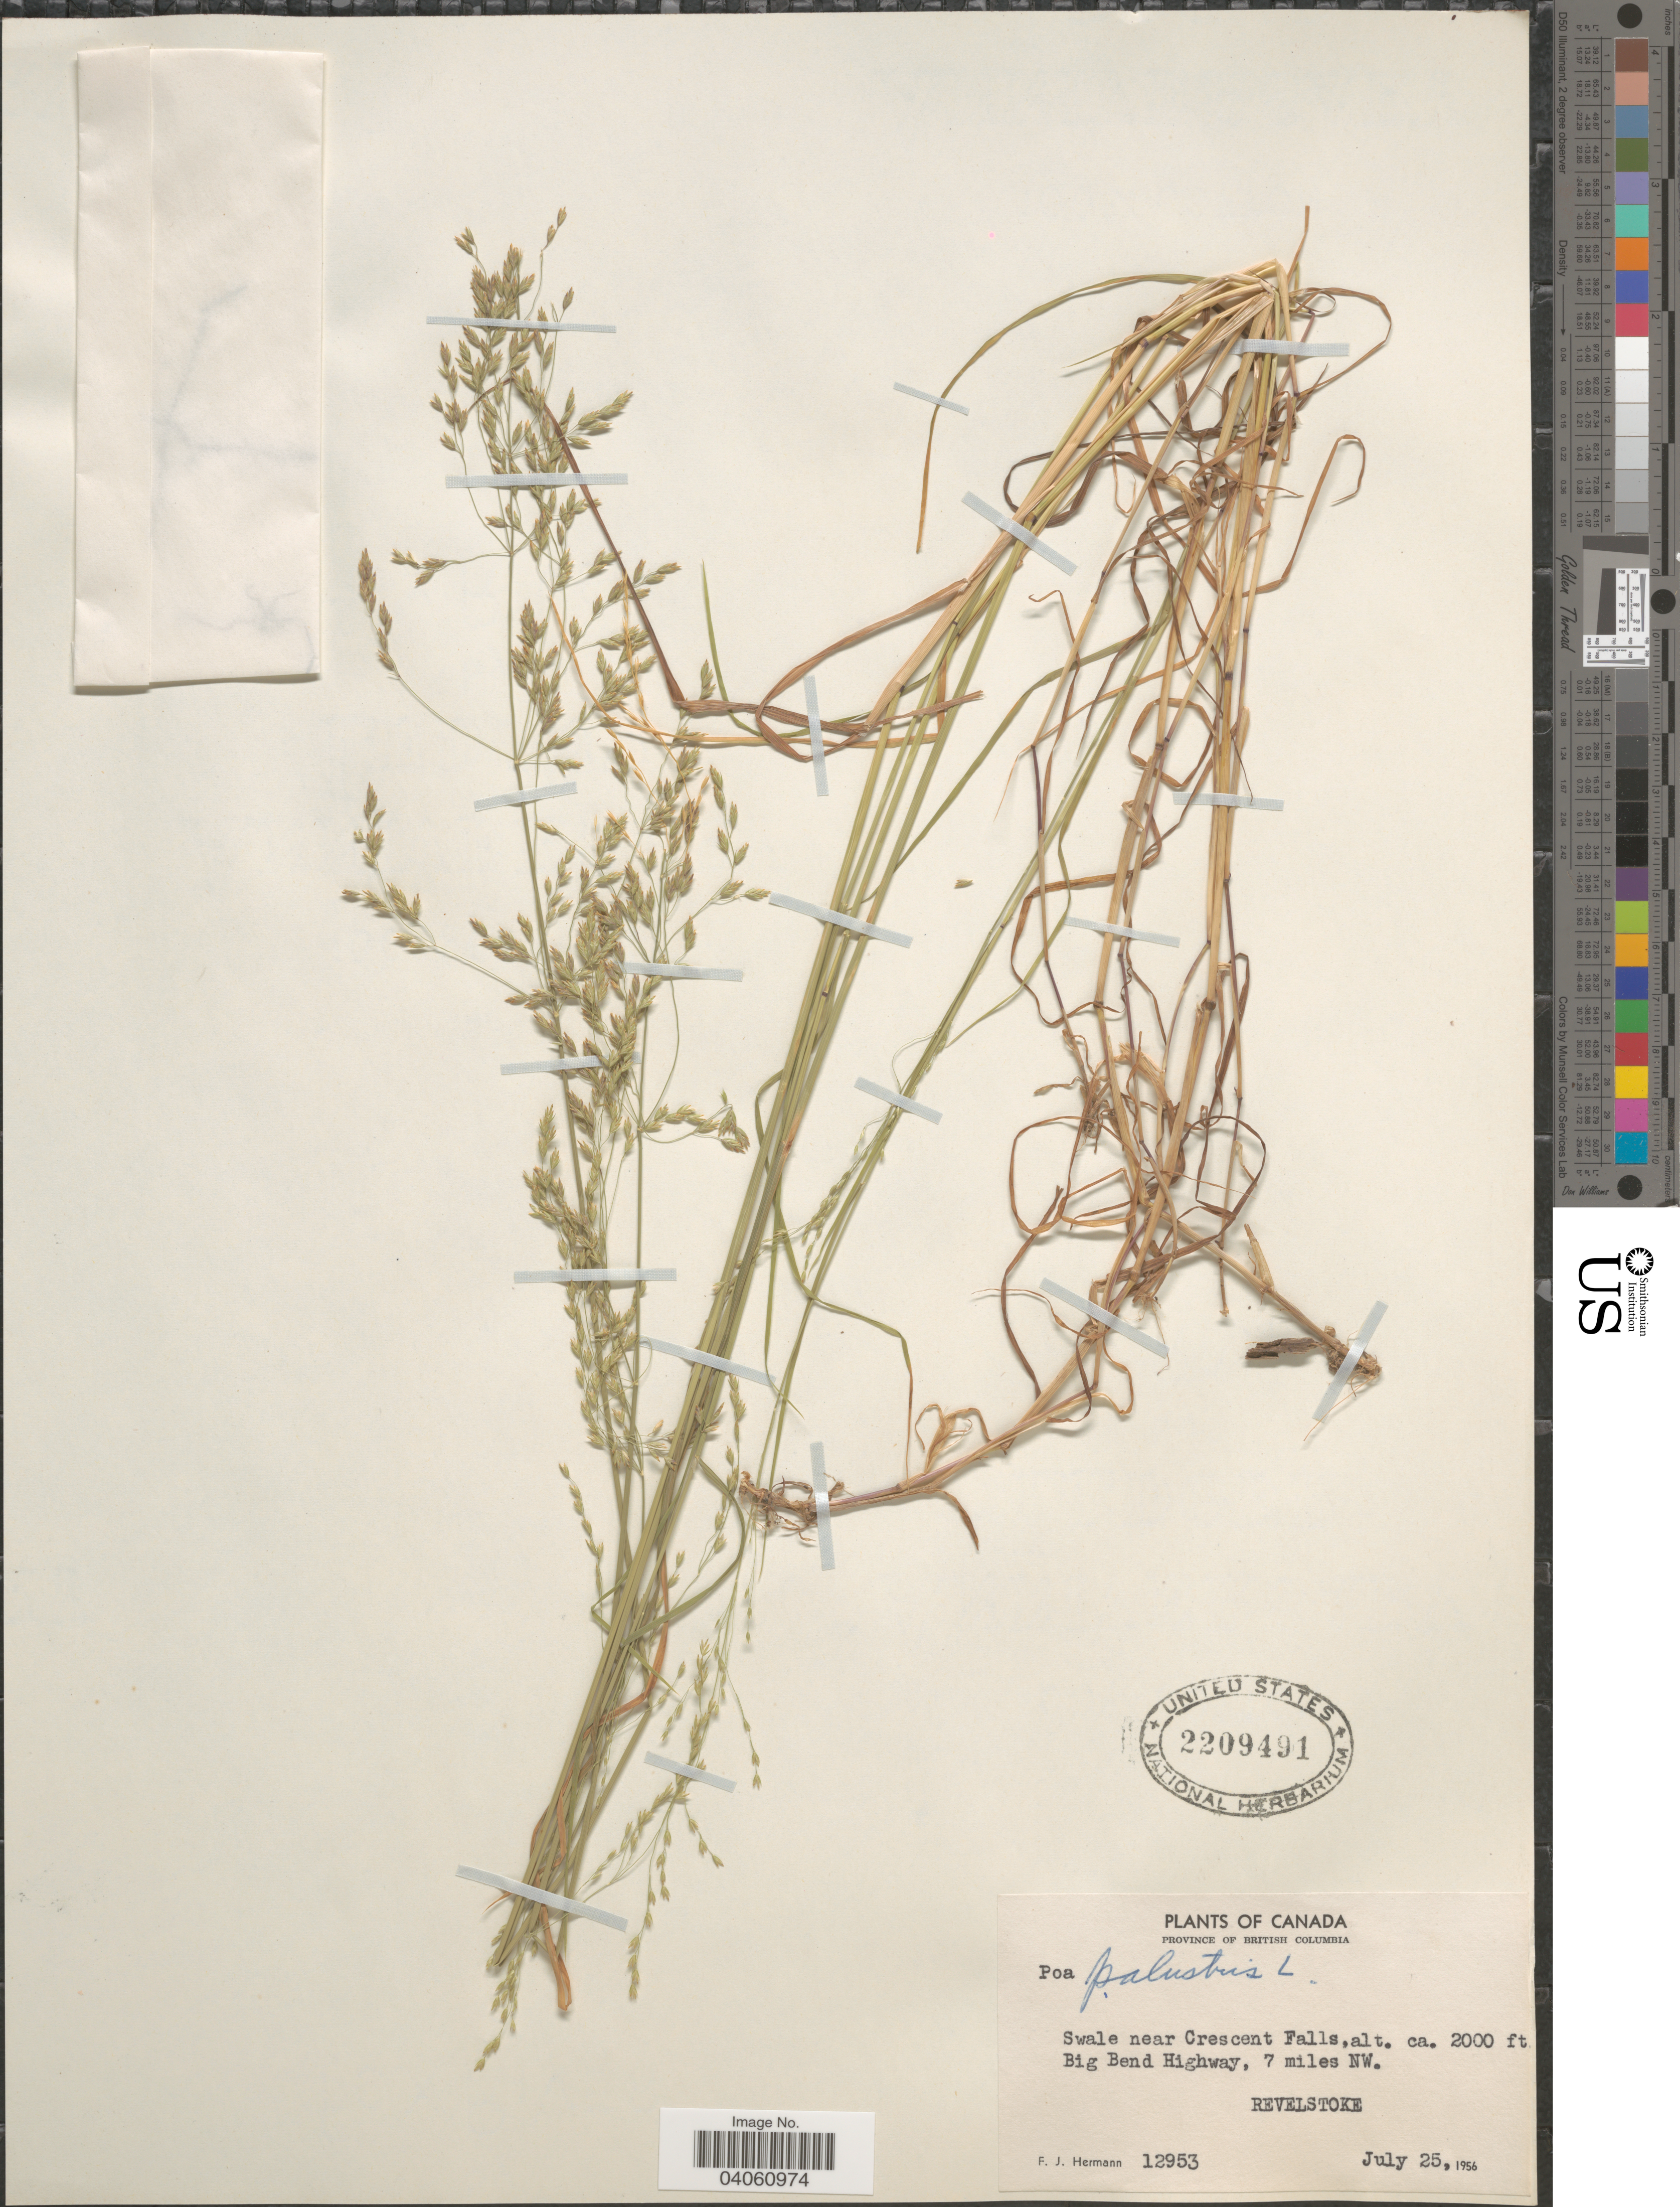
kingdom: Plantae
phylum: Tracheophyta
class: Liliopsida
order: Poales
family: Poaceae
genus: Poa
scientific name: Poa palustris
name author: L.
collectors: F. J. Hermann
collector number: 12953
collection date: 1956-07-25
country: Canada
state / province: British Columbia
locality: Swale near Crescent Falls, Big Bend Highway, 7 miles NW. Revelstoke.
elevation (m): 610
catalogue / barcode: US 2209491